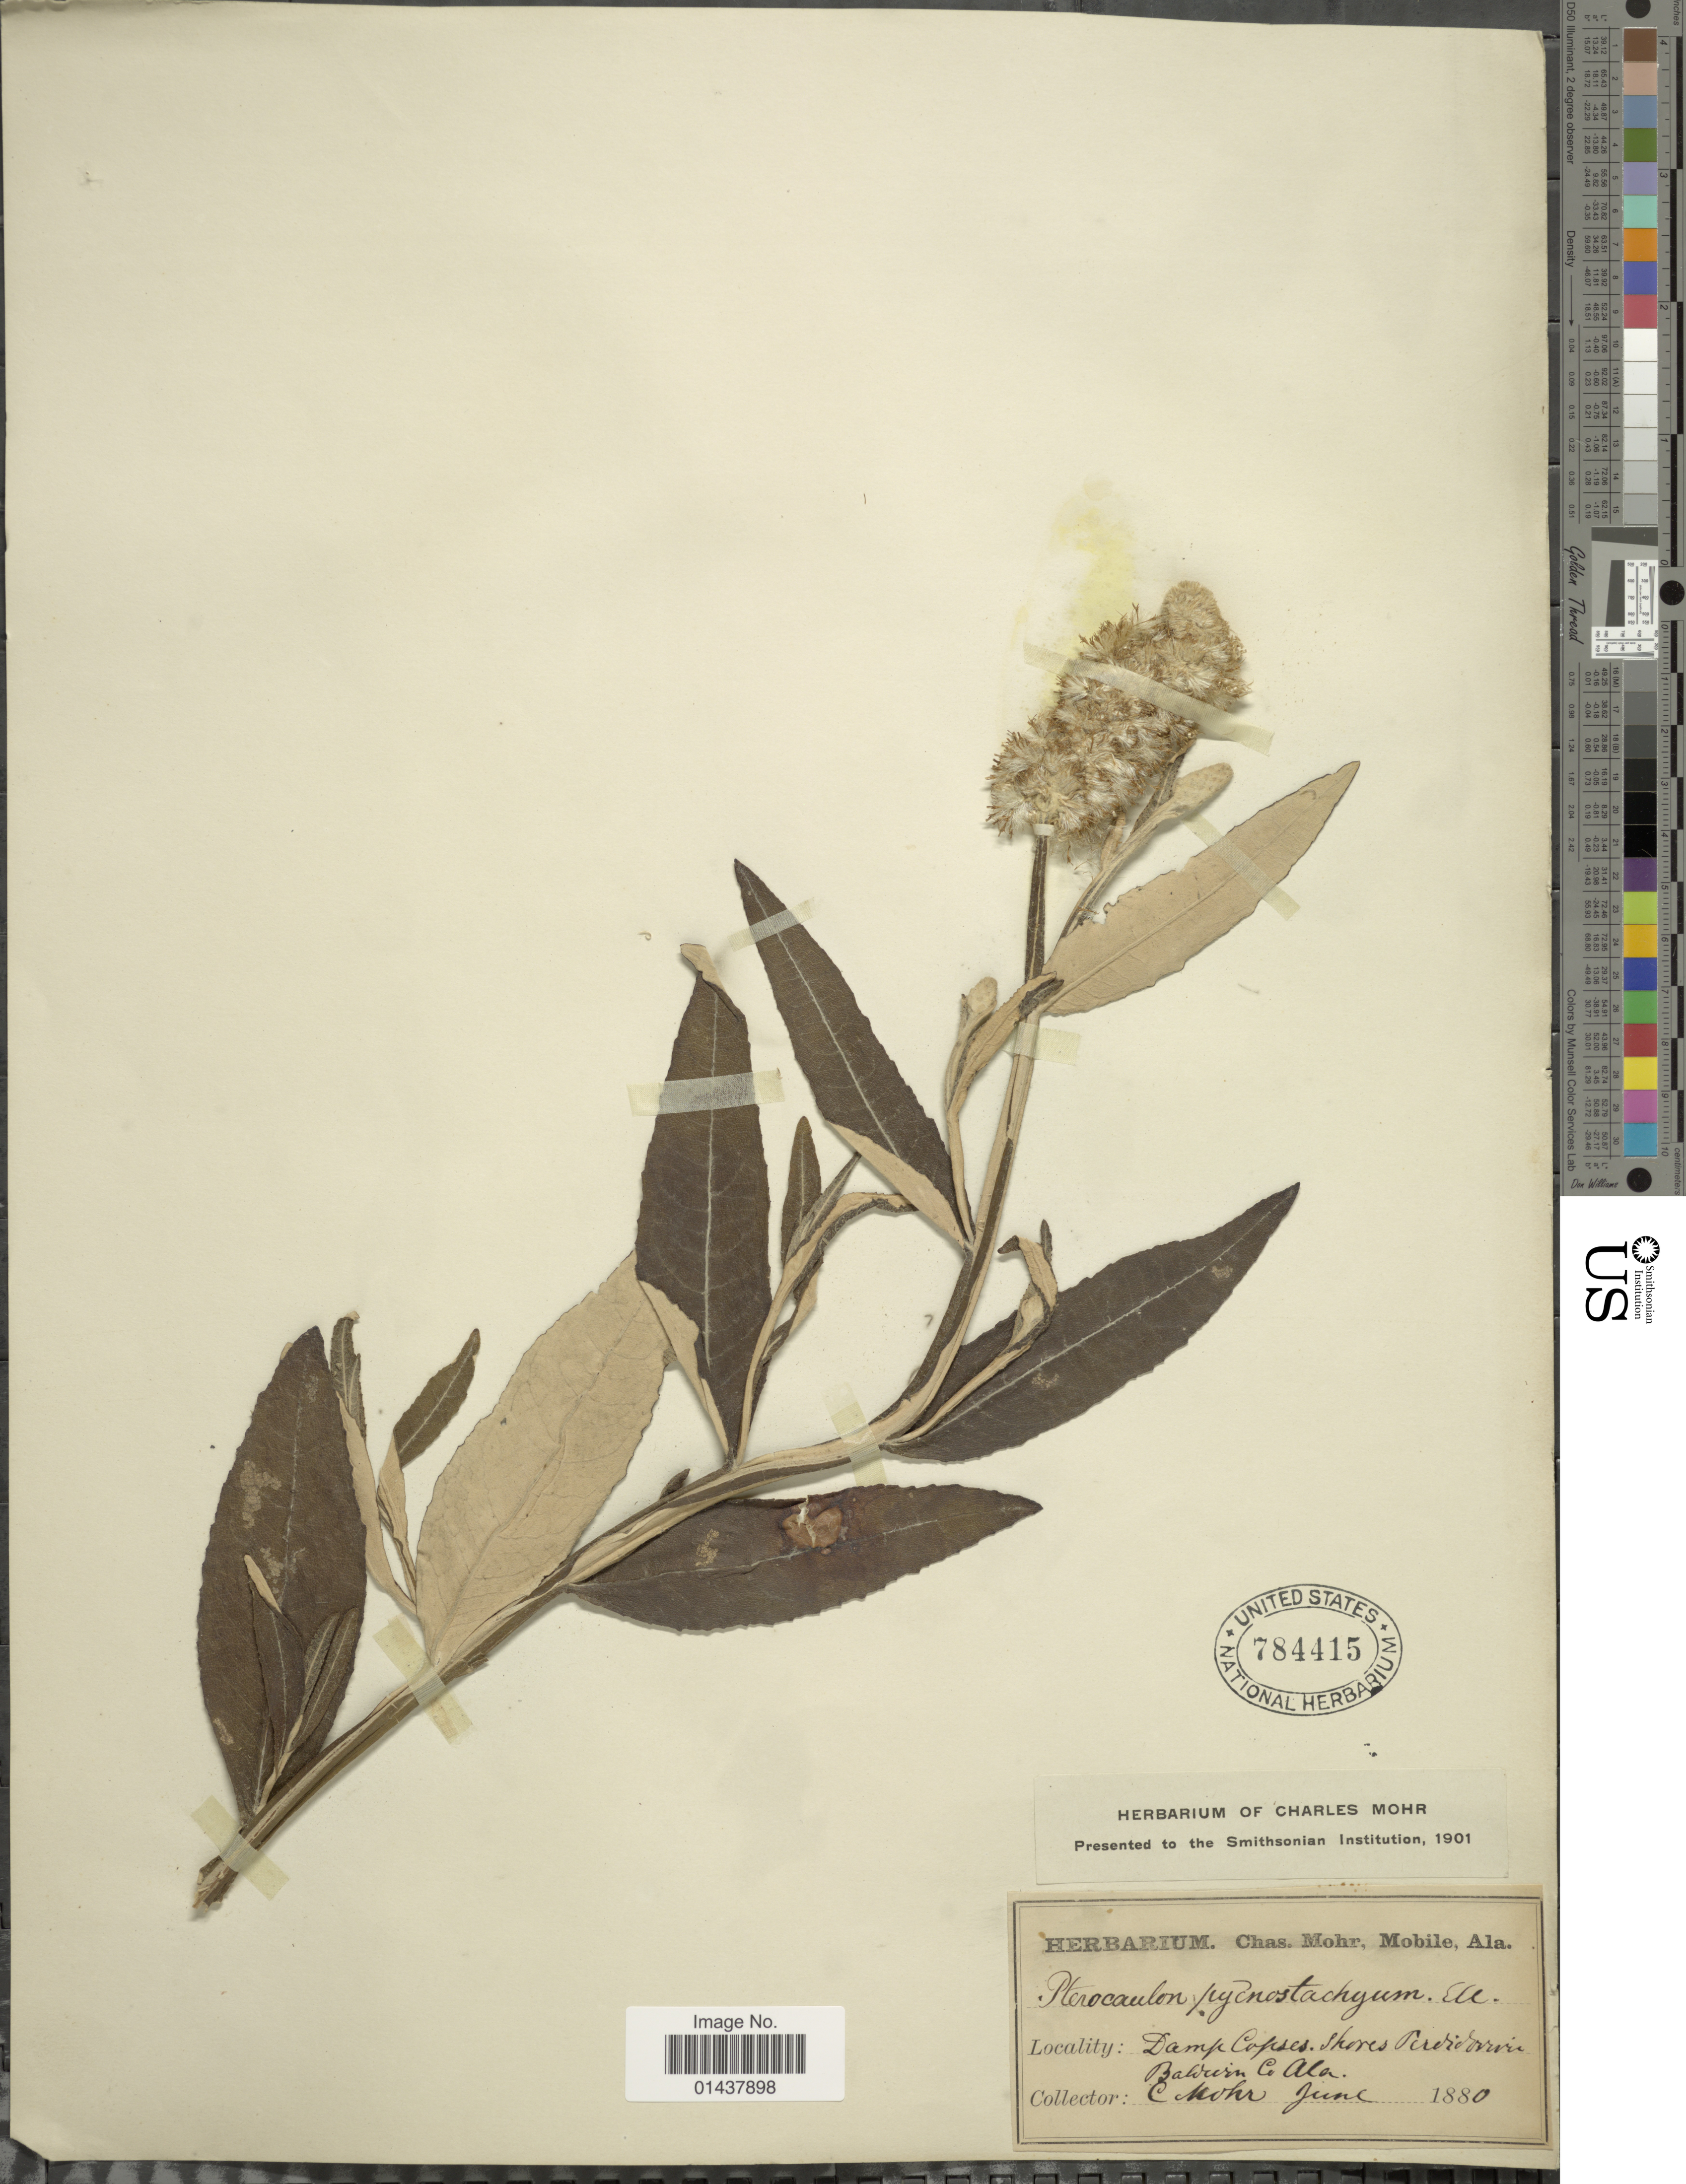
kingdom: Plantae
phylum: Tracheophyta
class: Magnoliopsida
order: Asterales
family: Asteraceae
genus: Pterocaulon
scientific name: Pterocaulon undulatum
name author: C. Mohr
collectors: Mohr, C. T. (herbarium)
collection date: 1880-06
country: United States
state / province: Alabama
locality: Baldwin Co.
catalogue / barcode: US 784415